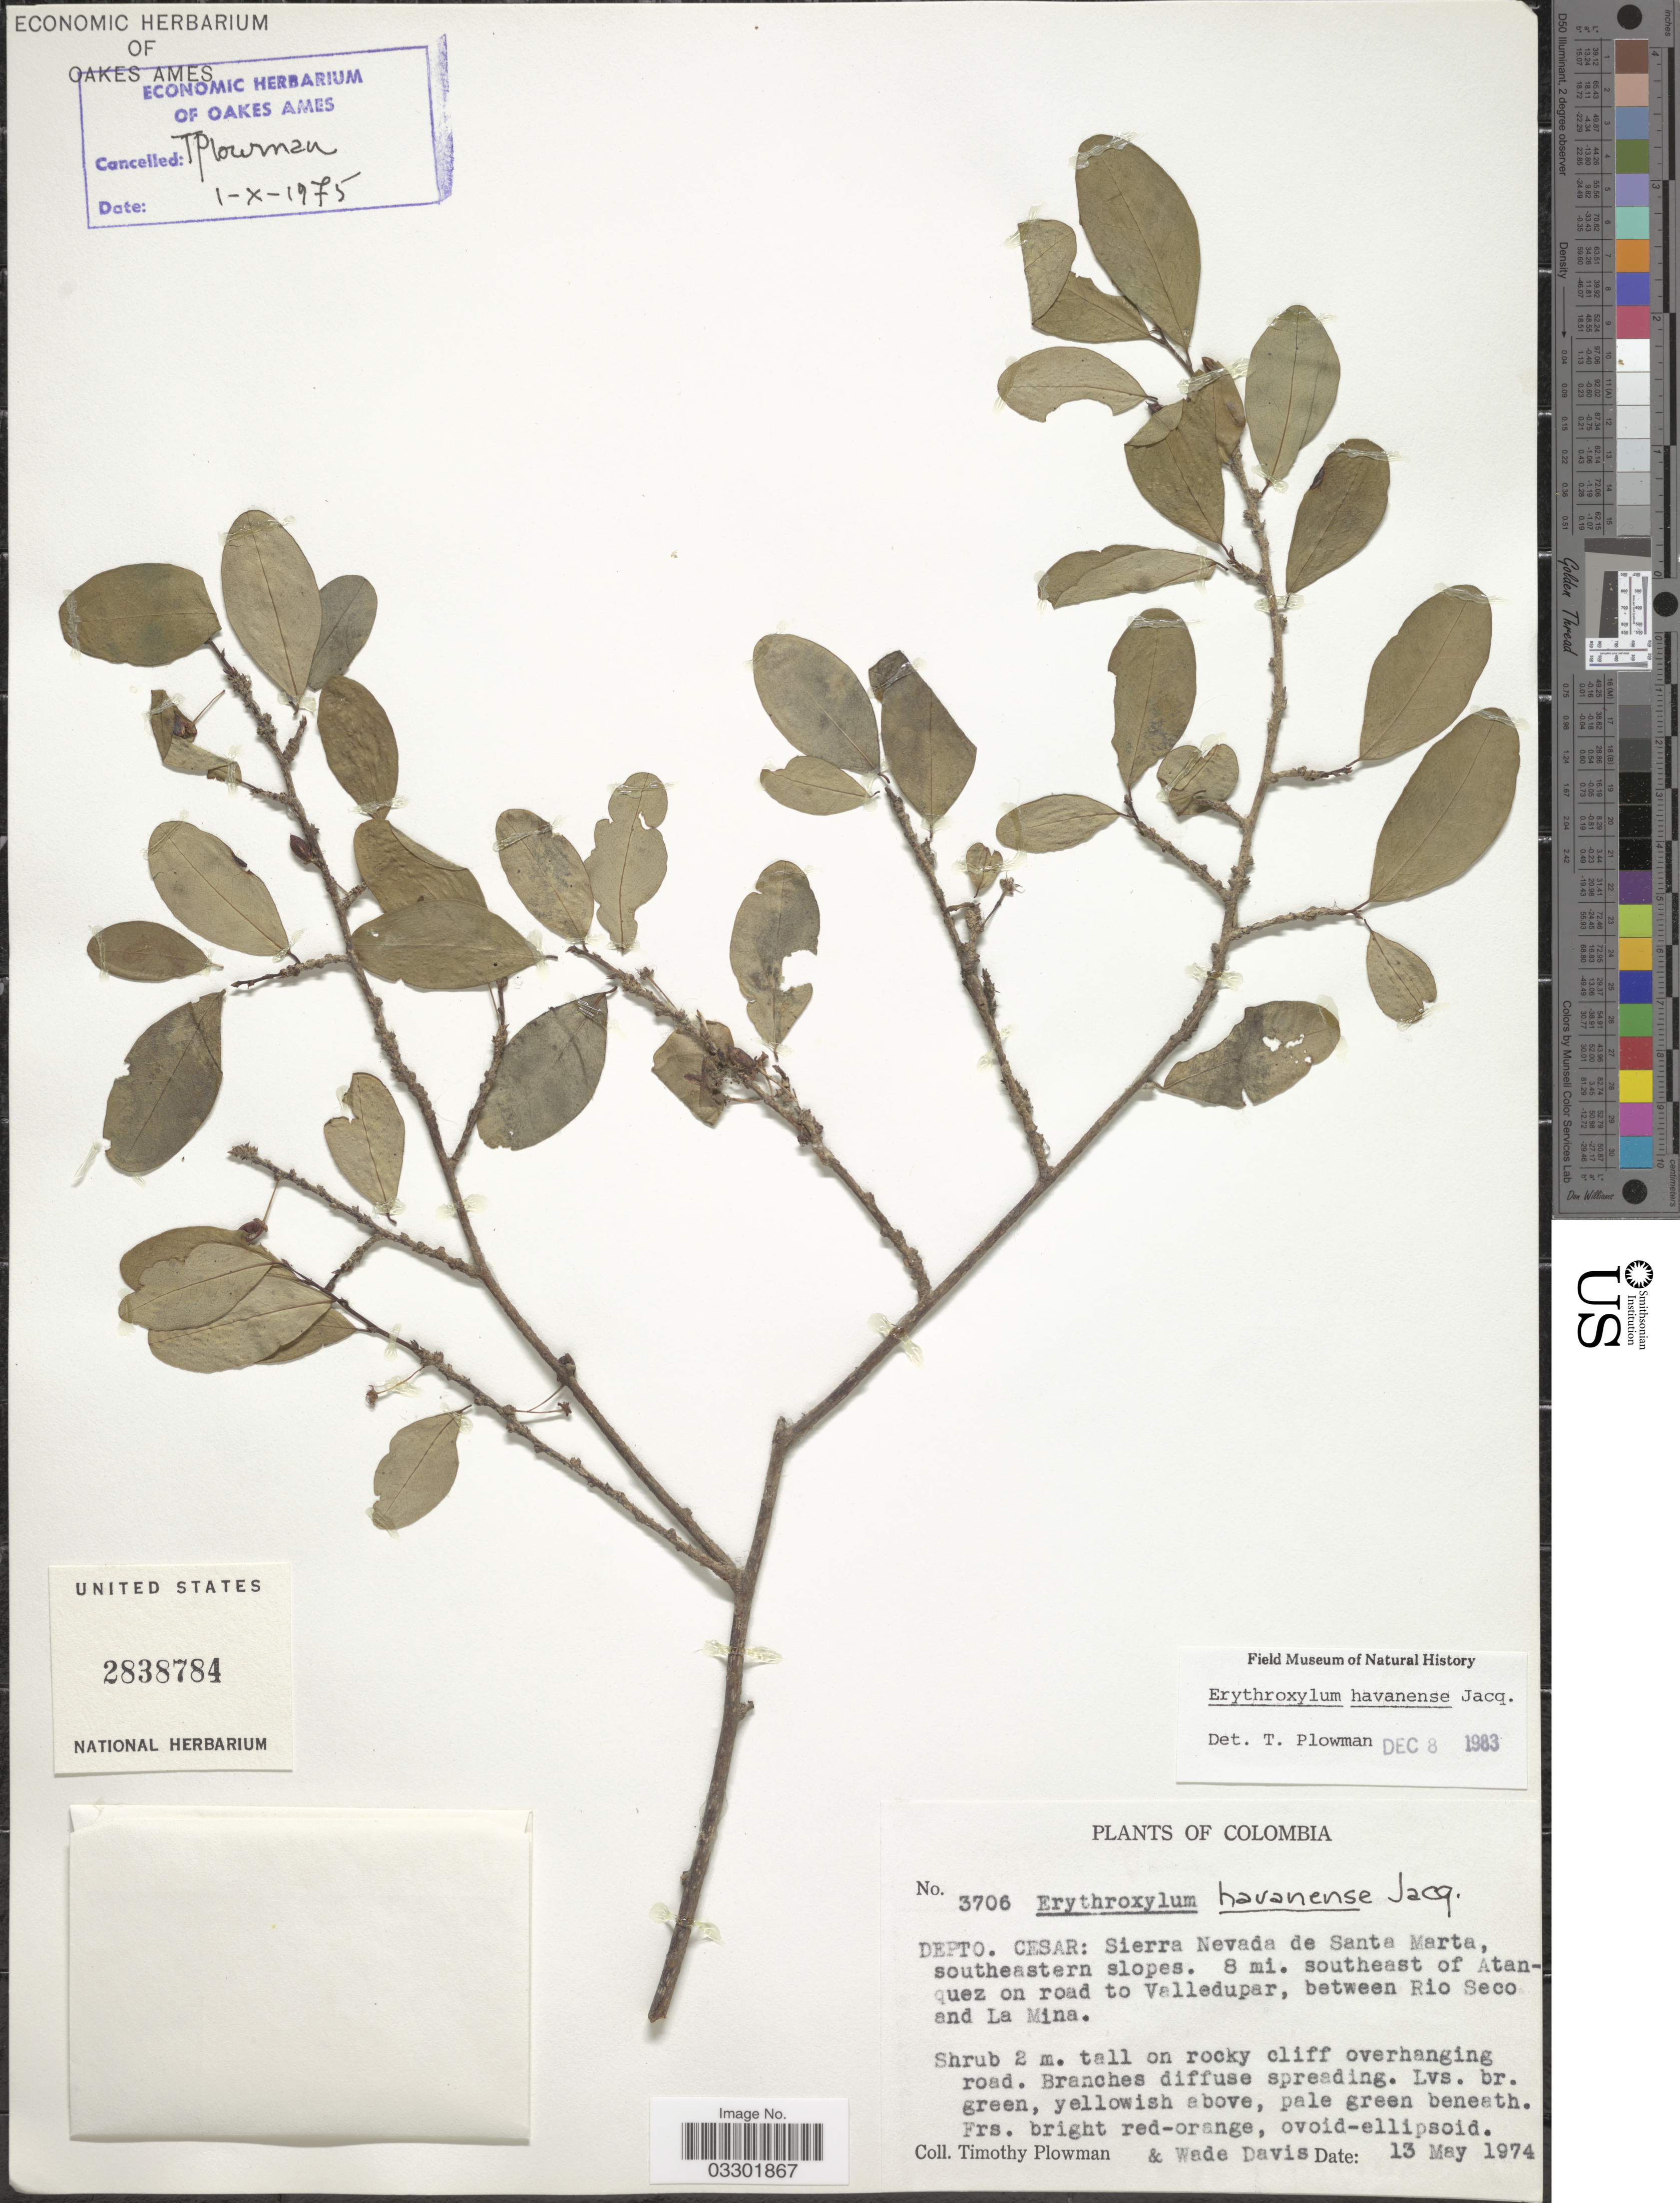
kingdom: Plantae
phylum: Tracheophyta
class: Magnoliopsida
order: Malpighiales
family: Erythroxylaceae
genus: Erythroxylum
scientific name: Erythroxylum havanense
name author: Jacq.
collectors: T. Plowman & W. Davis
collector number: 3706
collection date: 1974-05-13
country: Colombia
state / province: Cesar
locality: Depto. Cesar: Sierra Nevada de Santa Marta, southeastern slopes. 8 mi. southeast of Atanquez on road to Valledupar, between Rio Seco and La Mina.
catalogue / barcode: US 2838784